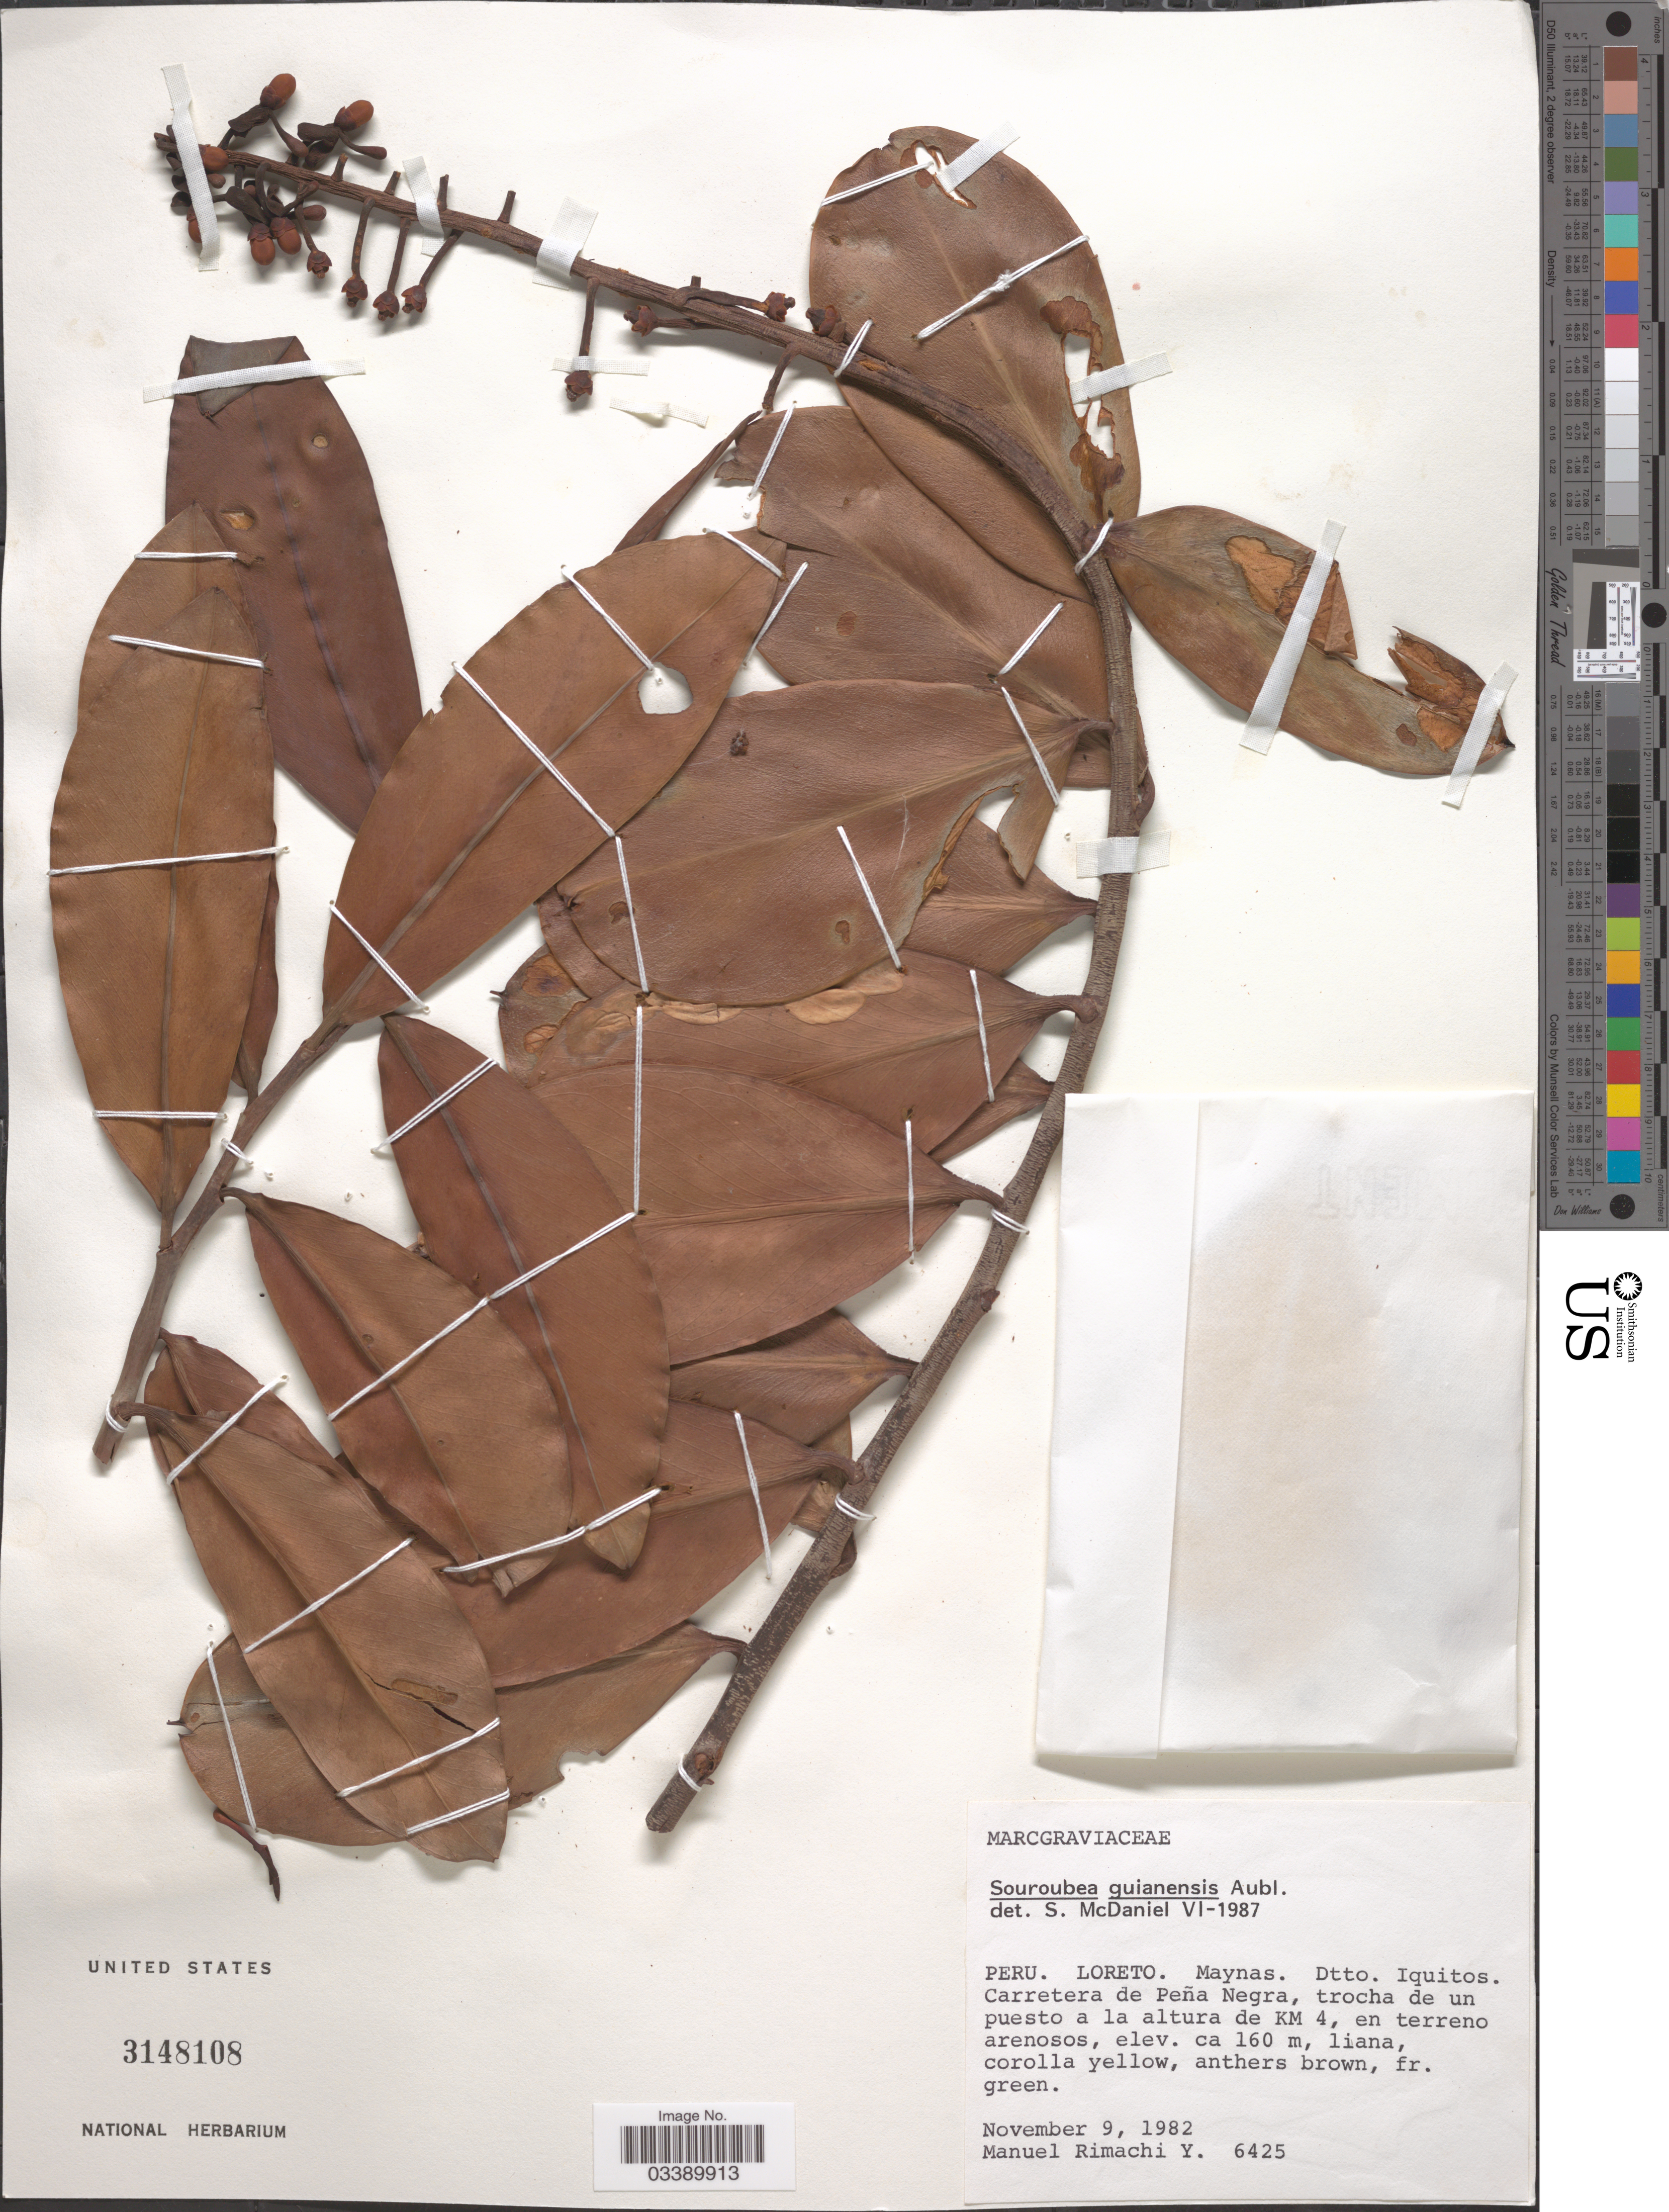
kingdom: Plantae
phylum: Tracheophyta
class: Magnoliopsida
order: Ericales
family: Marcgraviaceae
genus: Souroubea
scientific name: Souroubea guianensis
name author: Aubl.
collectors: M. Rimachi Y.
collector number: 6425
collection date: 1982-11-09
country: Peru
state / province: Loreto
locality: Maynas. Dtto. Iquitos. Carretera de Peña Negra, trocha de un puesto a la altura de KM 4, en terreno arenosos.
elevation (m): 160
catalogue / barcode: US 3148108